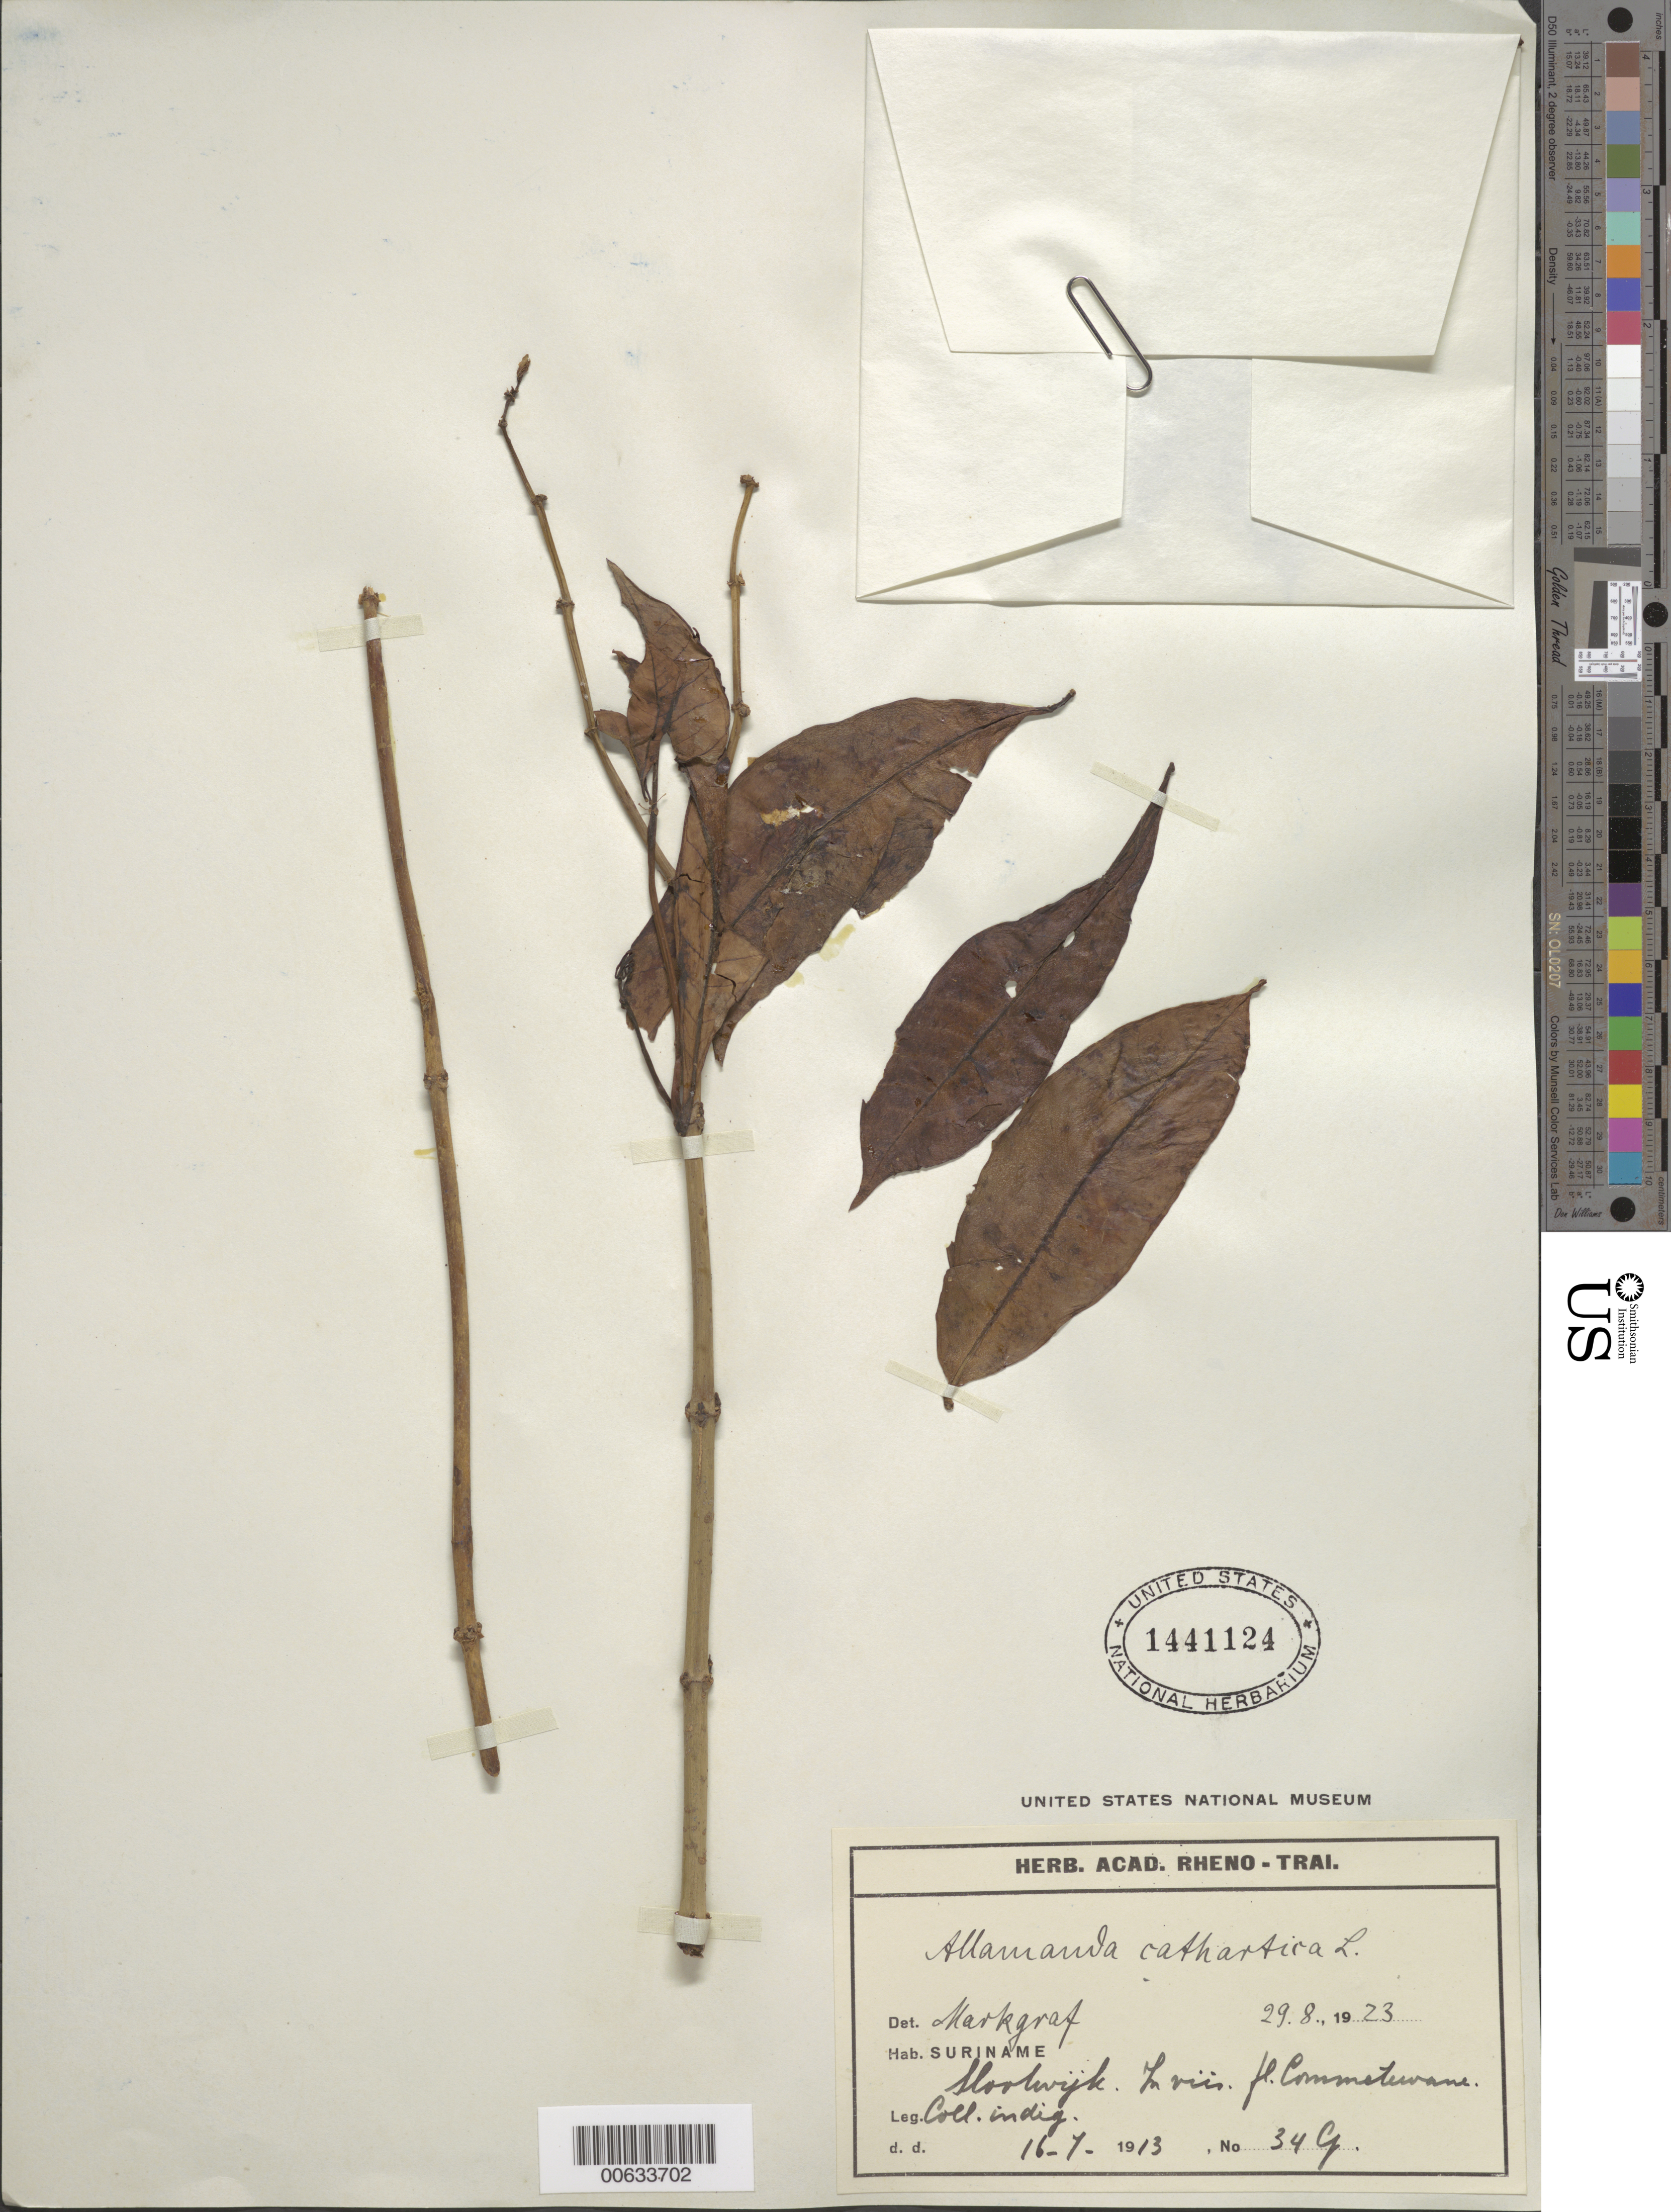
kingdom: Plantae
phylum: Tracheophyta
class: Magnoliopsida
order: Gentianales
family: Apocynaceae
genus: Allamanda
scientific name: Allamanda cathartica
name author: L.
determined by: Markgraf, Friedrich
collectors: Forestry Bureau-Surinam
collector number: cj 34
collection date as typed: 16-Jul-13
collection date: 1913-07-16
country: Suriname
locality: Sloutwijk, fl. Commetuvane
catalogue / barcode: US 1441124